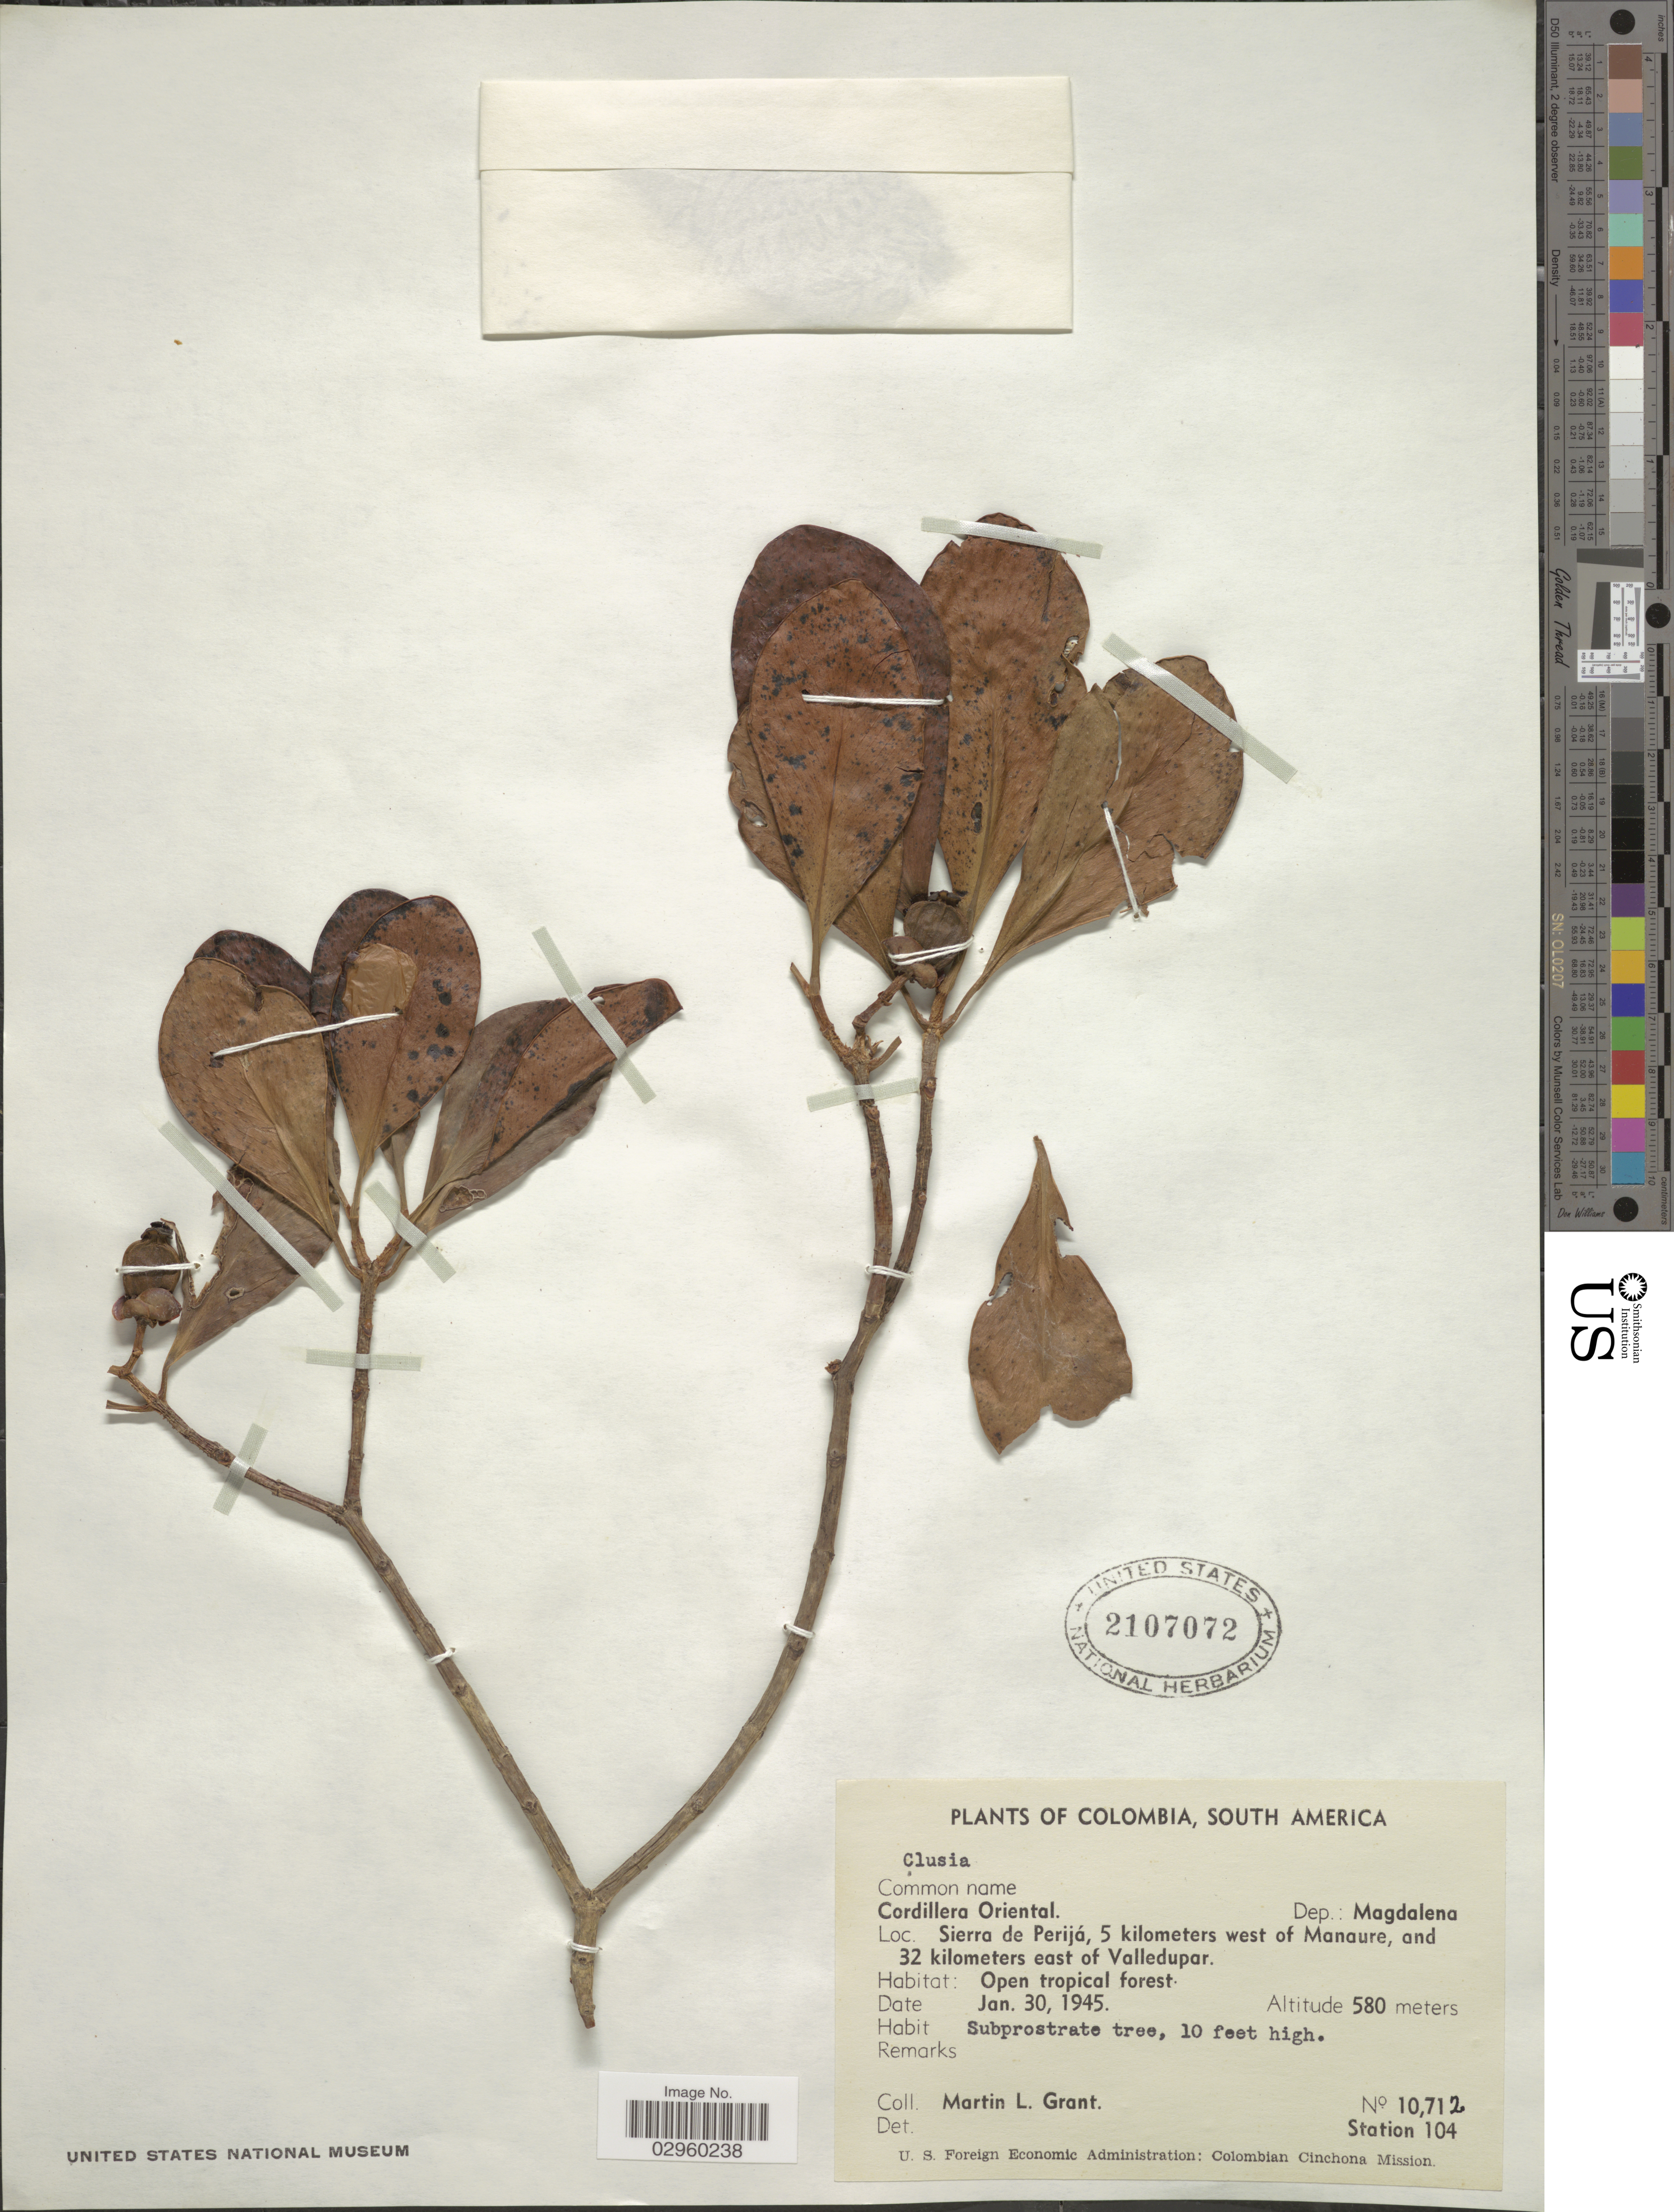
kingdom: Plantae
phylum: Tracheophyta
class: Magnoliopsida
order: Malpighiales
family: Clusiaceae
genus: Clusia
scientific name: Clusia sp.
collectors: M. L. Grant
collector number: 10712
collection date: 1945-01-30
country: Colombia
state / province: Magdalena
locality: Cordillera Oriental, Dep.: Magdalena, Sierra de Perijá, 5 kilometers west of Manaure, and 32 kilometers east of Valledupar, Station 104.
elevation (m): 580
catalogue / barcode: US 2107072